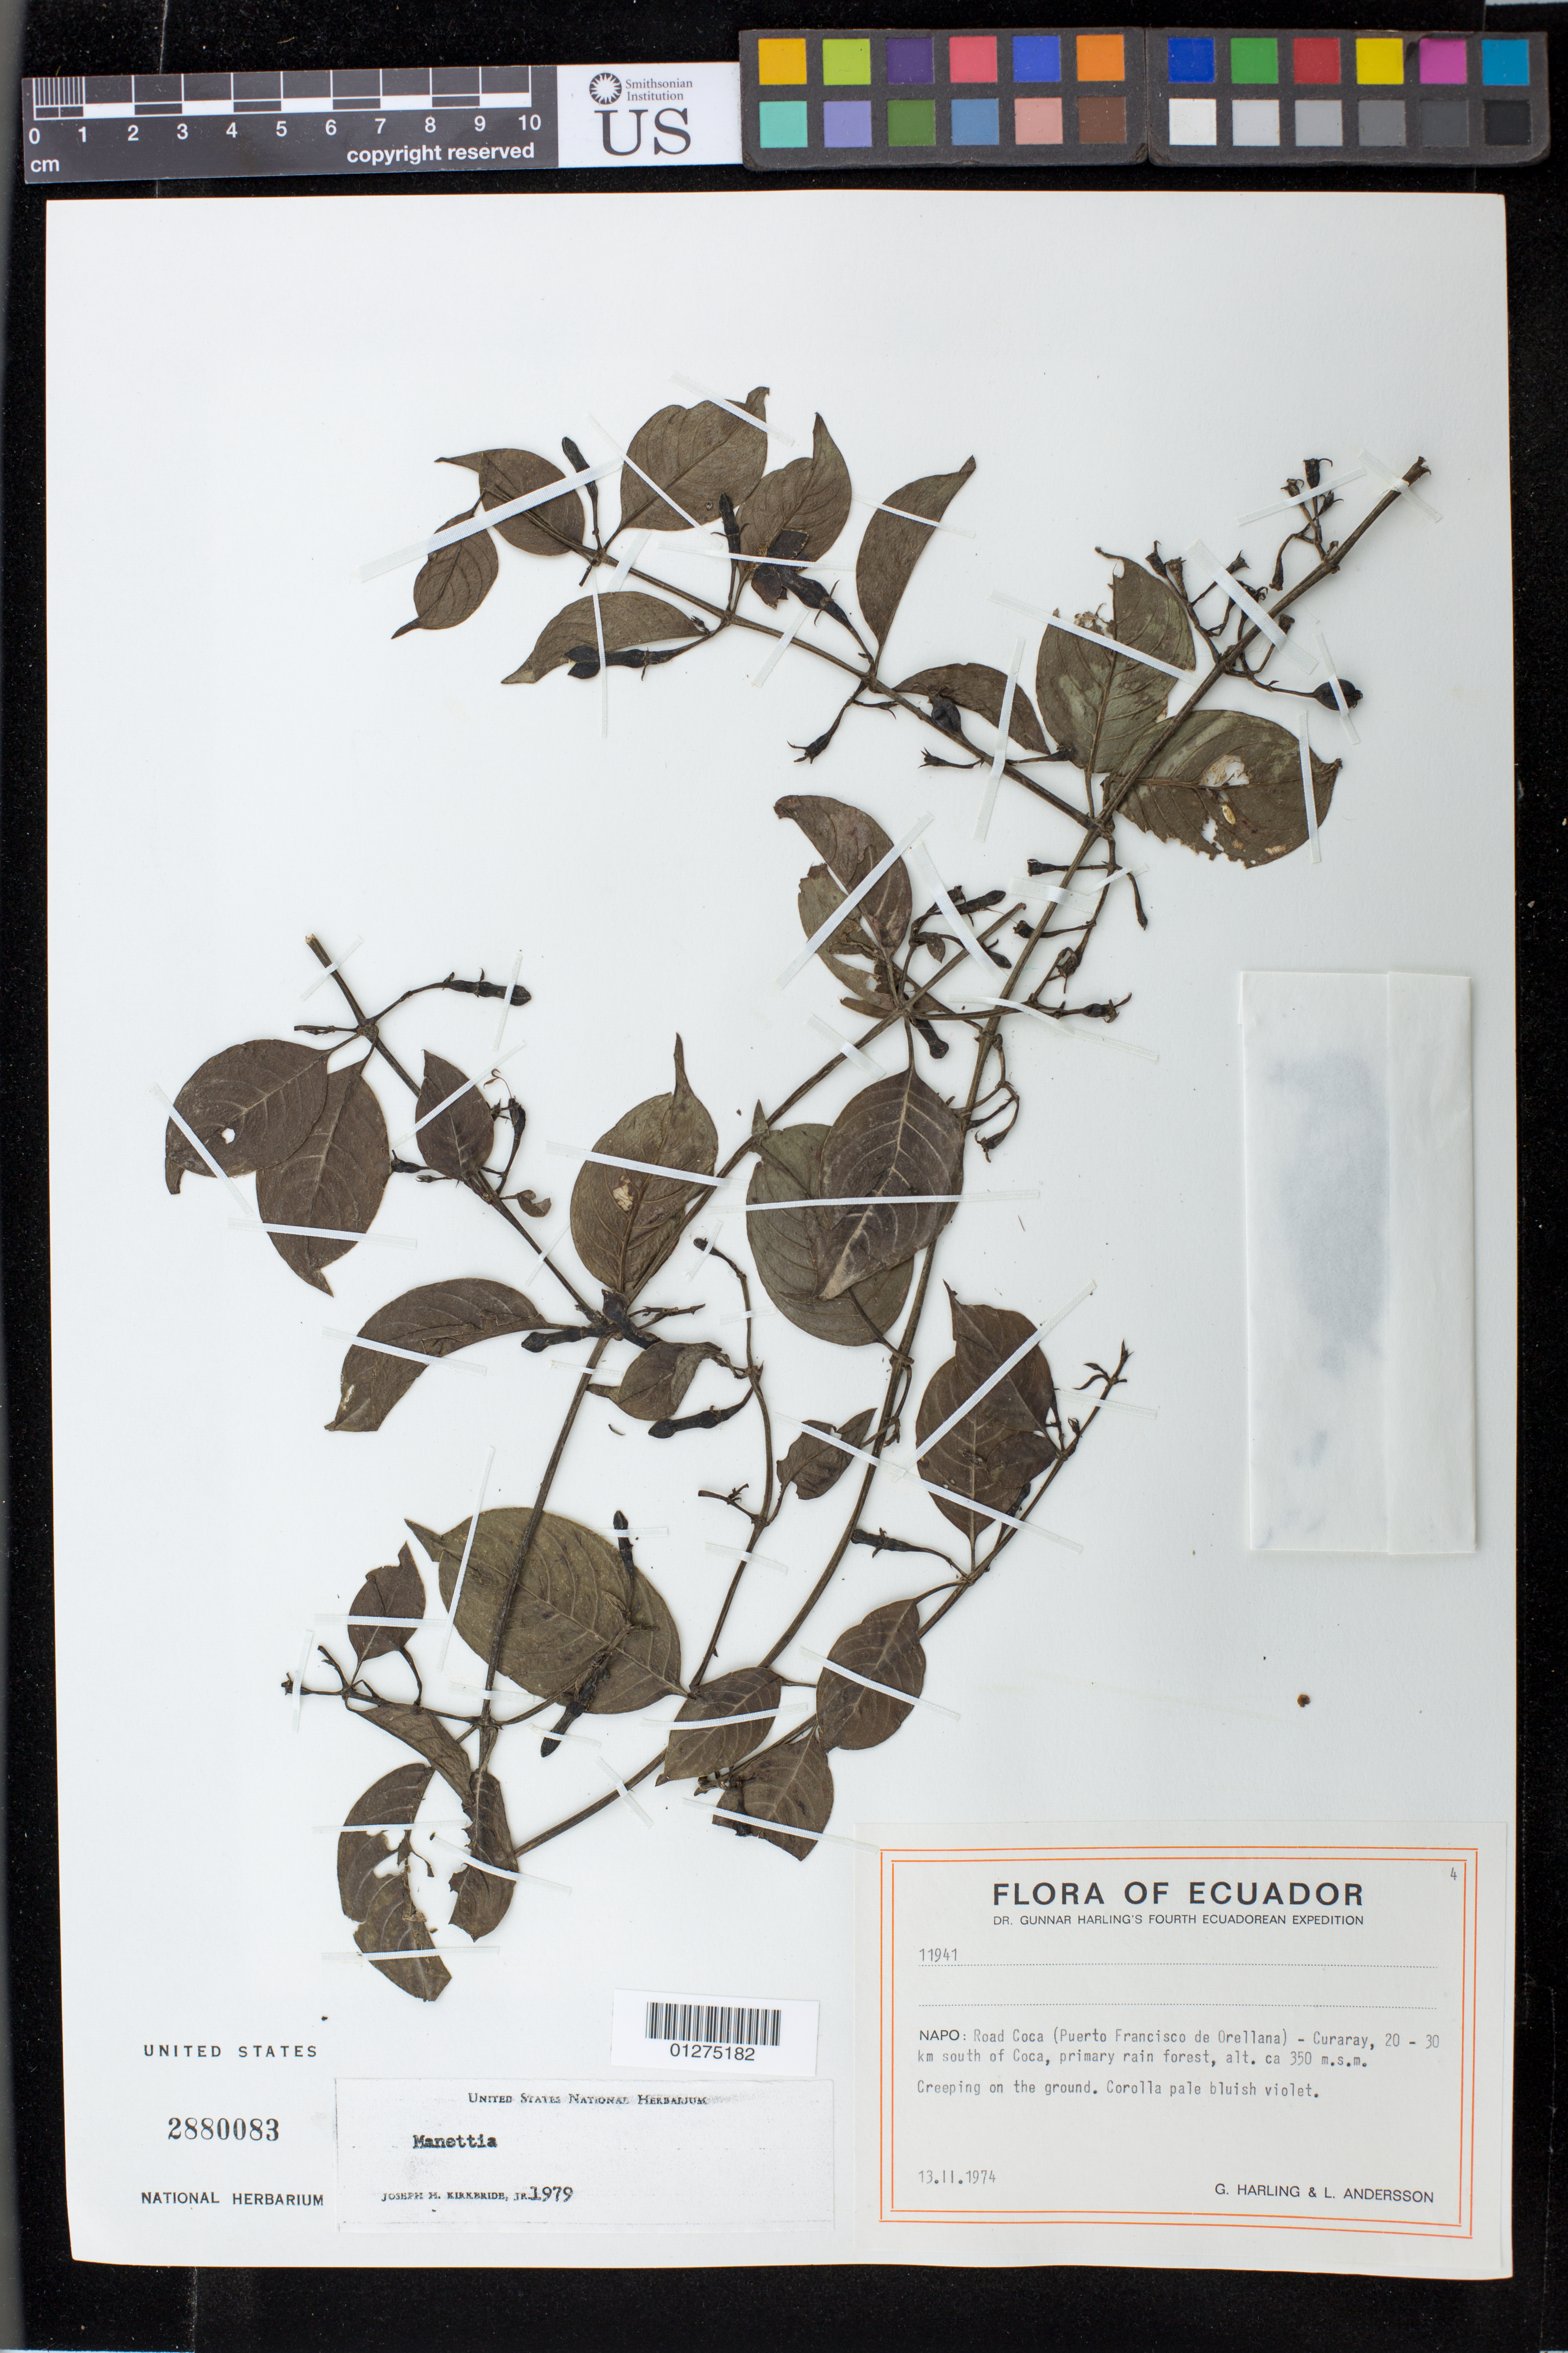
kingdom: Plantae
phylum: Tracheophyta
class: Magnoliopsida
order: Gentianales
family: Rubiaceae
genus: Manettia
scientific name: Manettia sp.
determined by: Kirkbride, J. H., Jr.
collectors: G. Harling & L. Andersson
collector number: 11941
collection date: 1974-02-13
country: Ecuador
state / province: Napo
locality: Road Coca (Puerto Francisco de Orellana) - Curaray, 20 - 30 km south of Coca.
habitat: primary rain forest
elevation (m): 350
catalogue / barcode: US 2880083